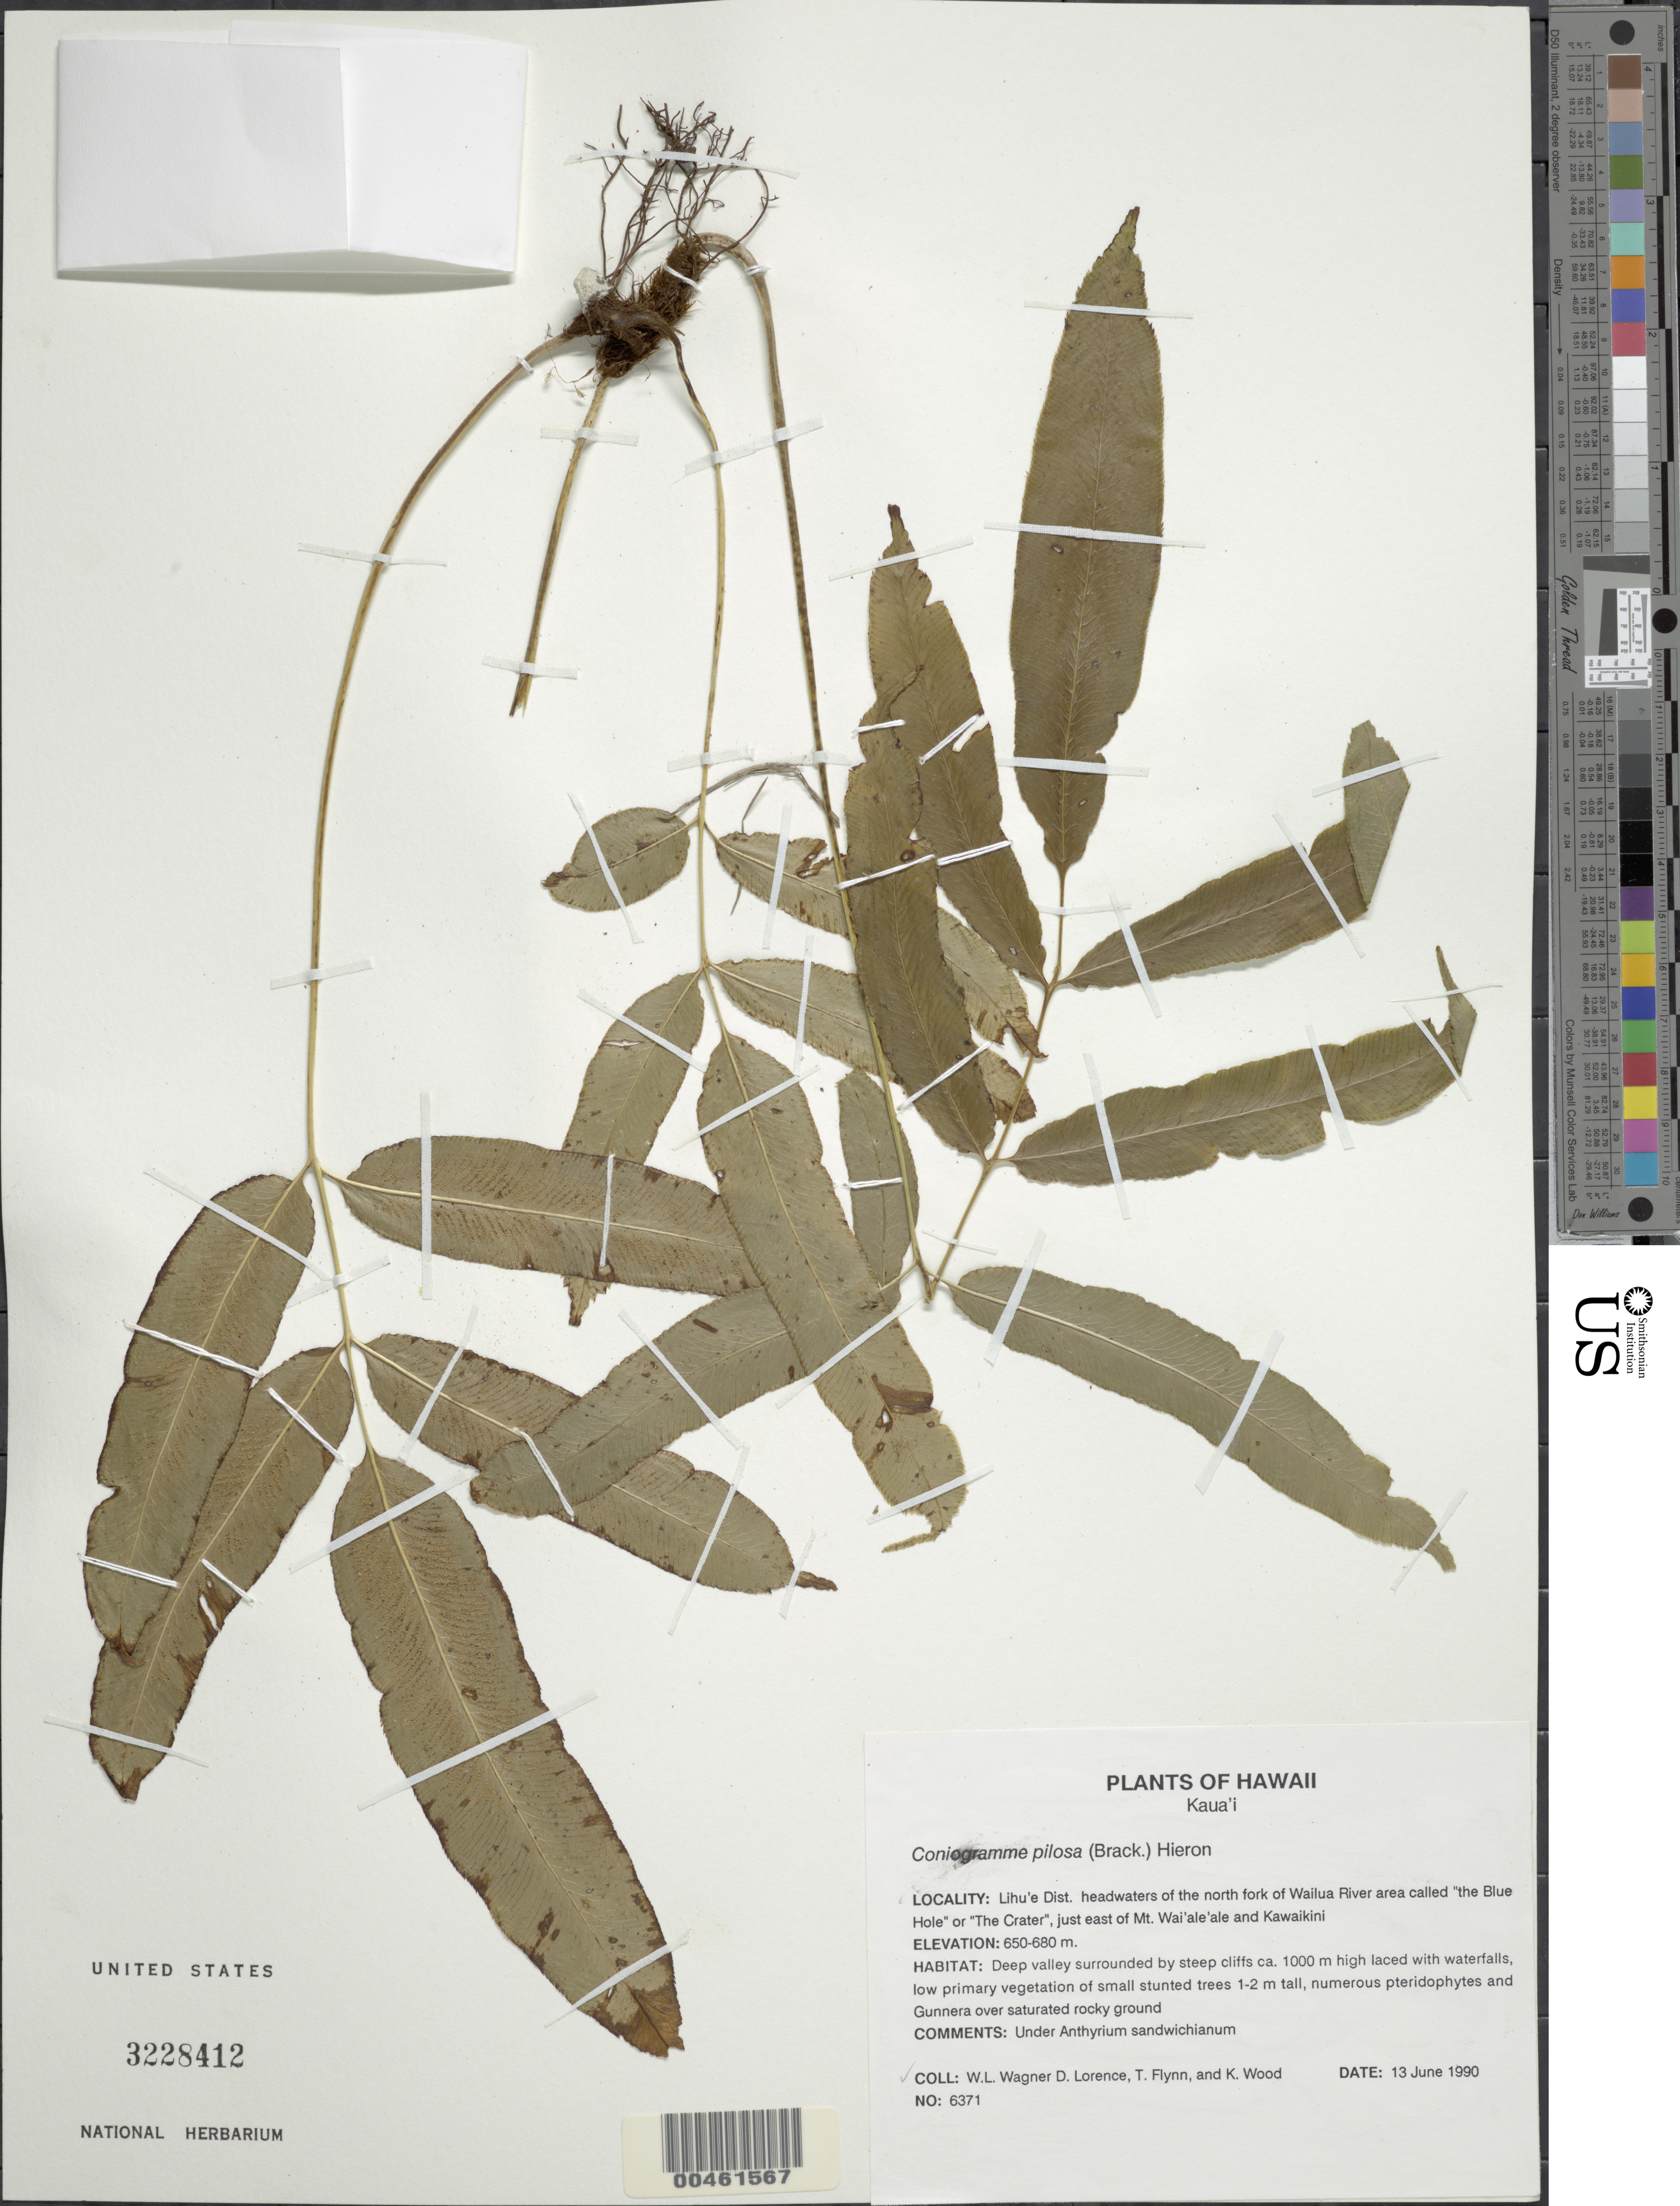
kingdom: Plantae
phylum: Tracheophyta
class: Polypodiopsida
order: Polypodiales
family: Pteridaceae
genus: Coniogramme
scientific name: Coniogramme pilosa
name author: (Brack.) Hieron.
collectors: W. L. Wagner, D. Lorence, T. W. Flynn & K. Wood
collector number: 6371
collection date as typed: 13 Jun 1990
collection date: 1990-06-13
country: United States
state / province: Hawaii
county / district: Kauai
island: Kaua'i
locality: Lihu'e Dist. headwaters of the N fork of Wailua River area called the Blue Hole or The Crater, just E of Mt. Wai'ale'ale ...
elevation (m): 650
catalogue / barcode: US 3228412